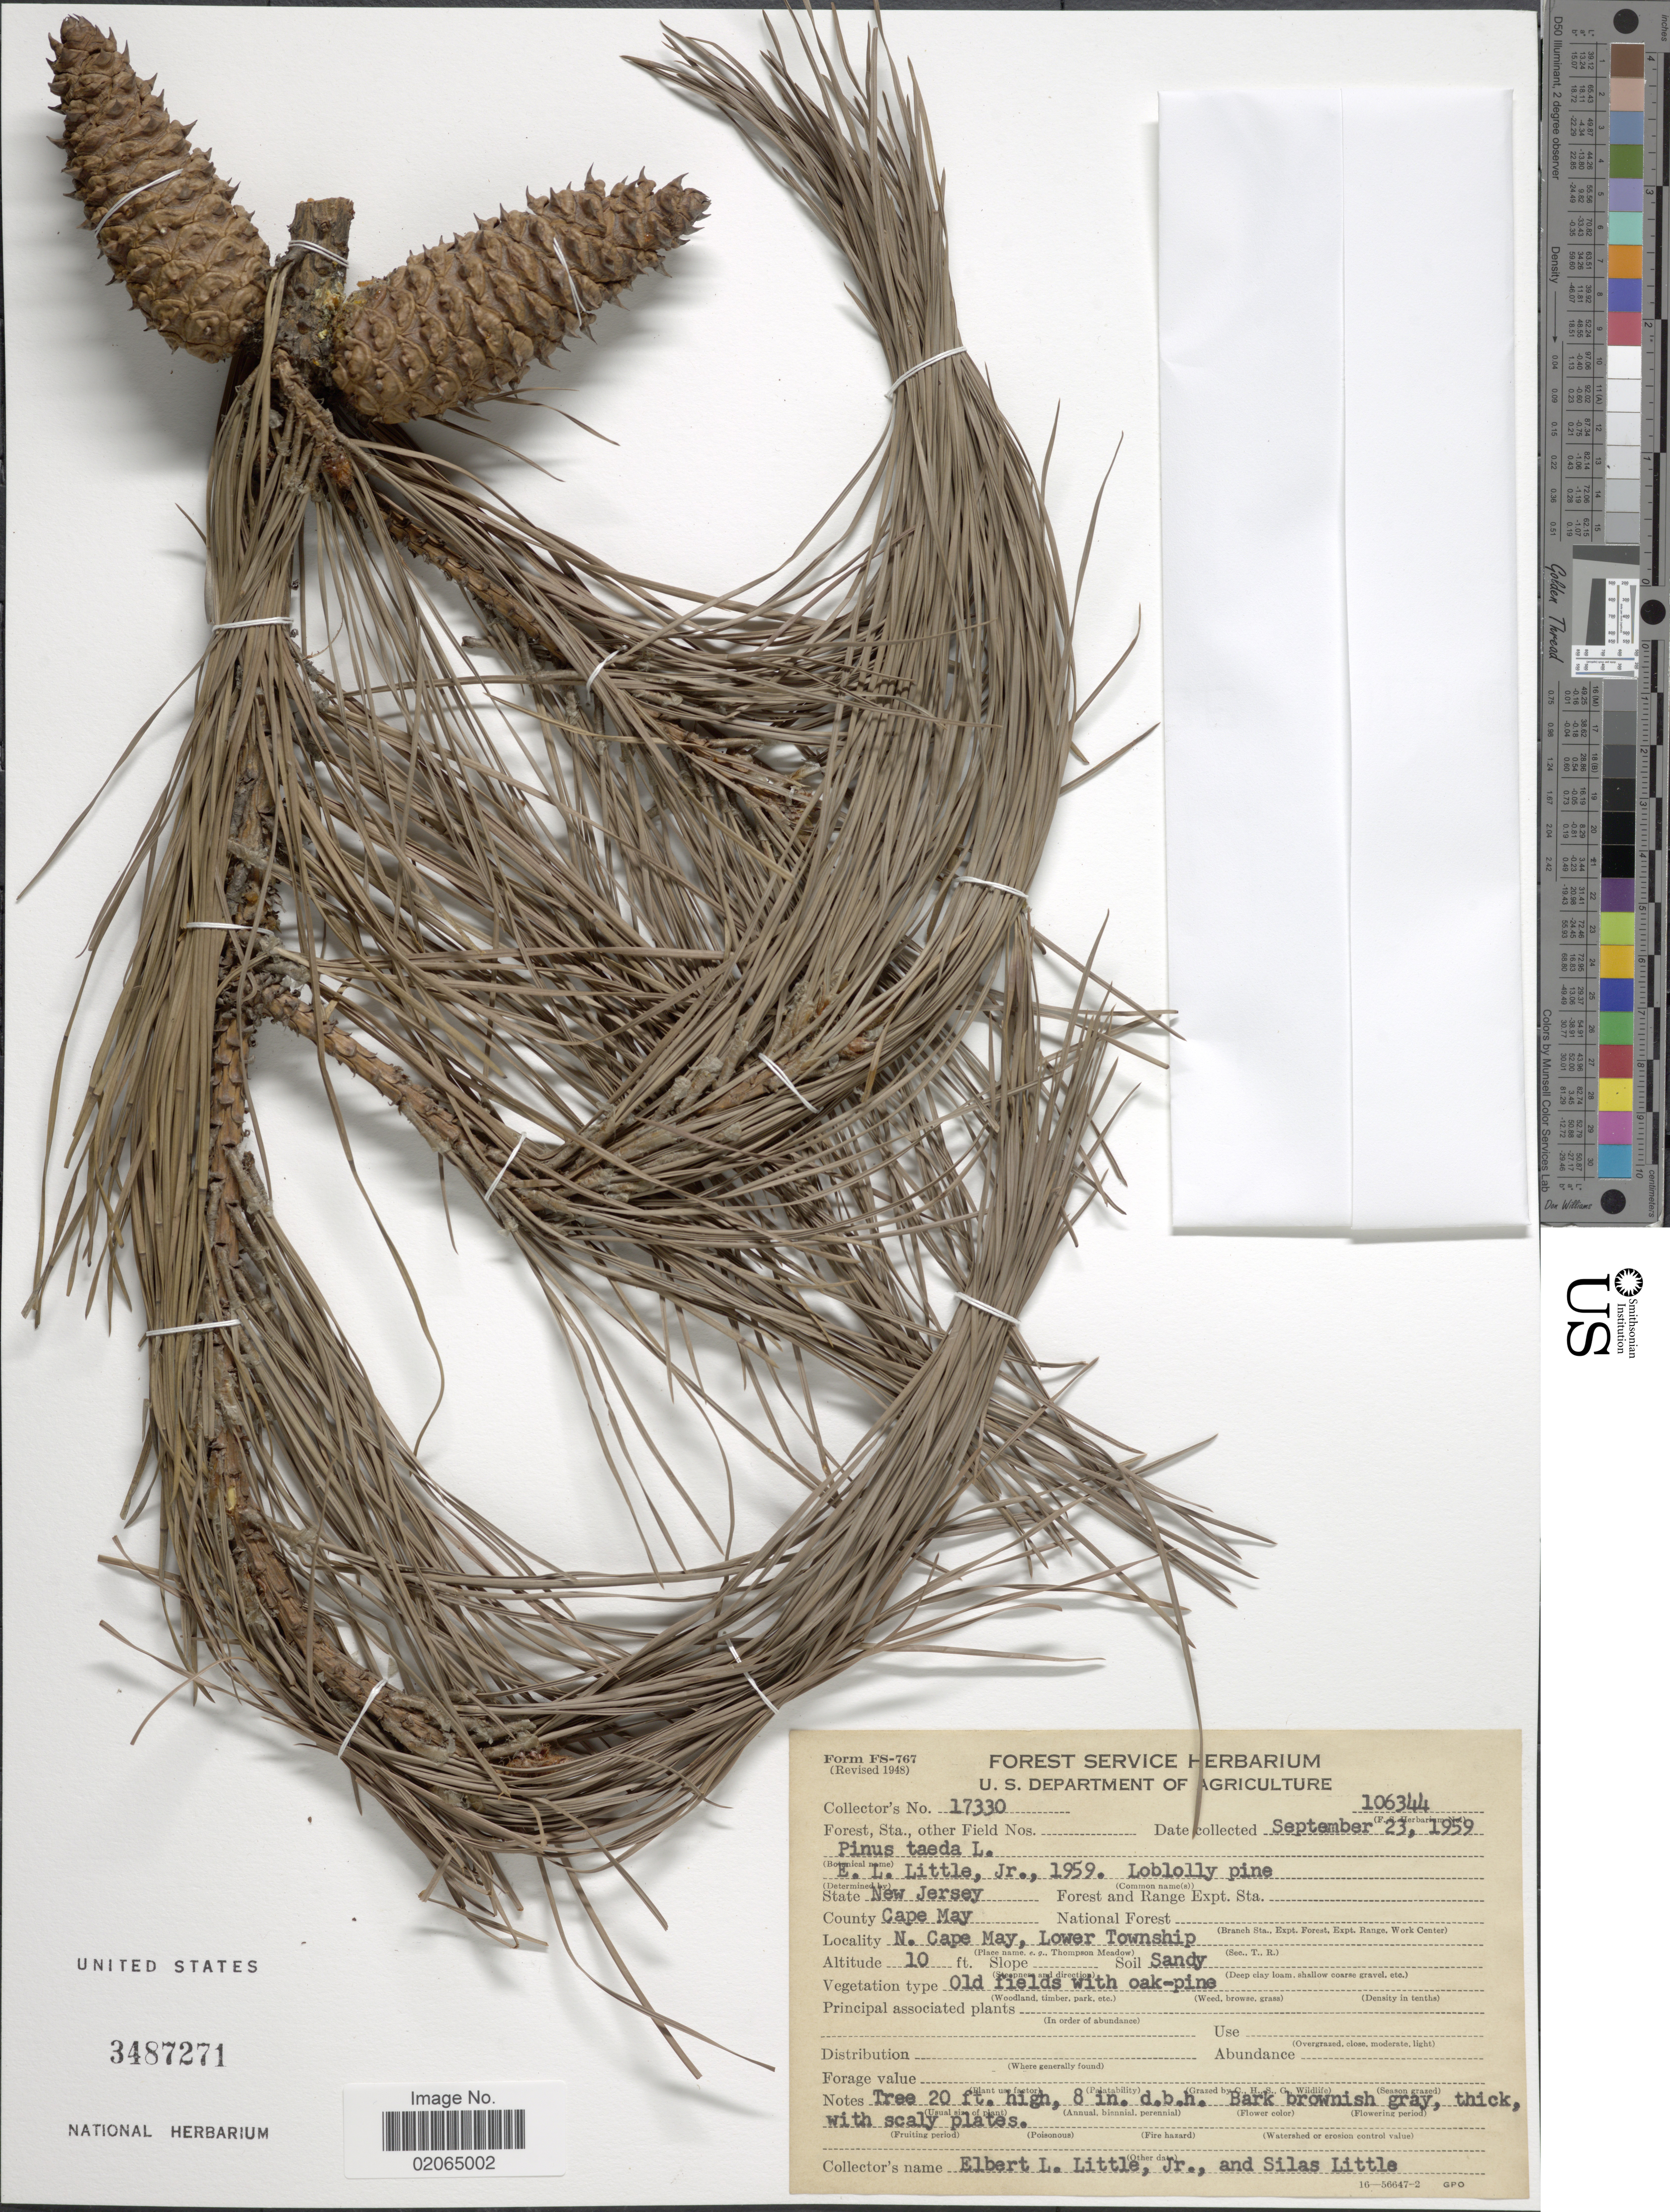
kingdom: Plantae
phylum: Tracheophyta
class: Pinopsida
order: Pinales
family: Pinaceae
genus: Pinus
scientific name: Pinus taeda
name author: L.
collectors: E. L. Little & S. Little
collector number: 17330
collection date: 1959-09-23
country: United States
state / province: New Jersey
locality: County Cape May, N. Cape May, Lower Township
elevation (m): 3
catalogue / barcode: US 3487271